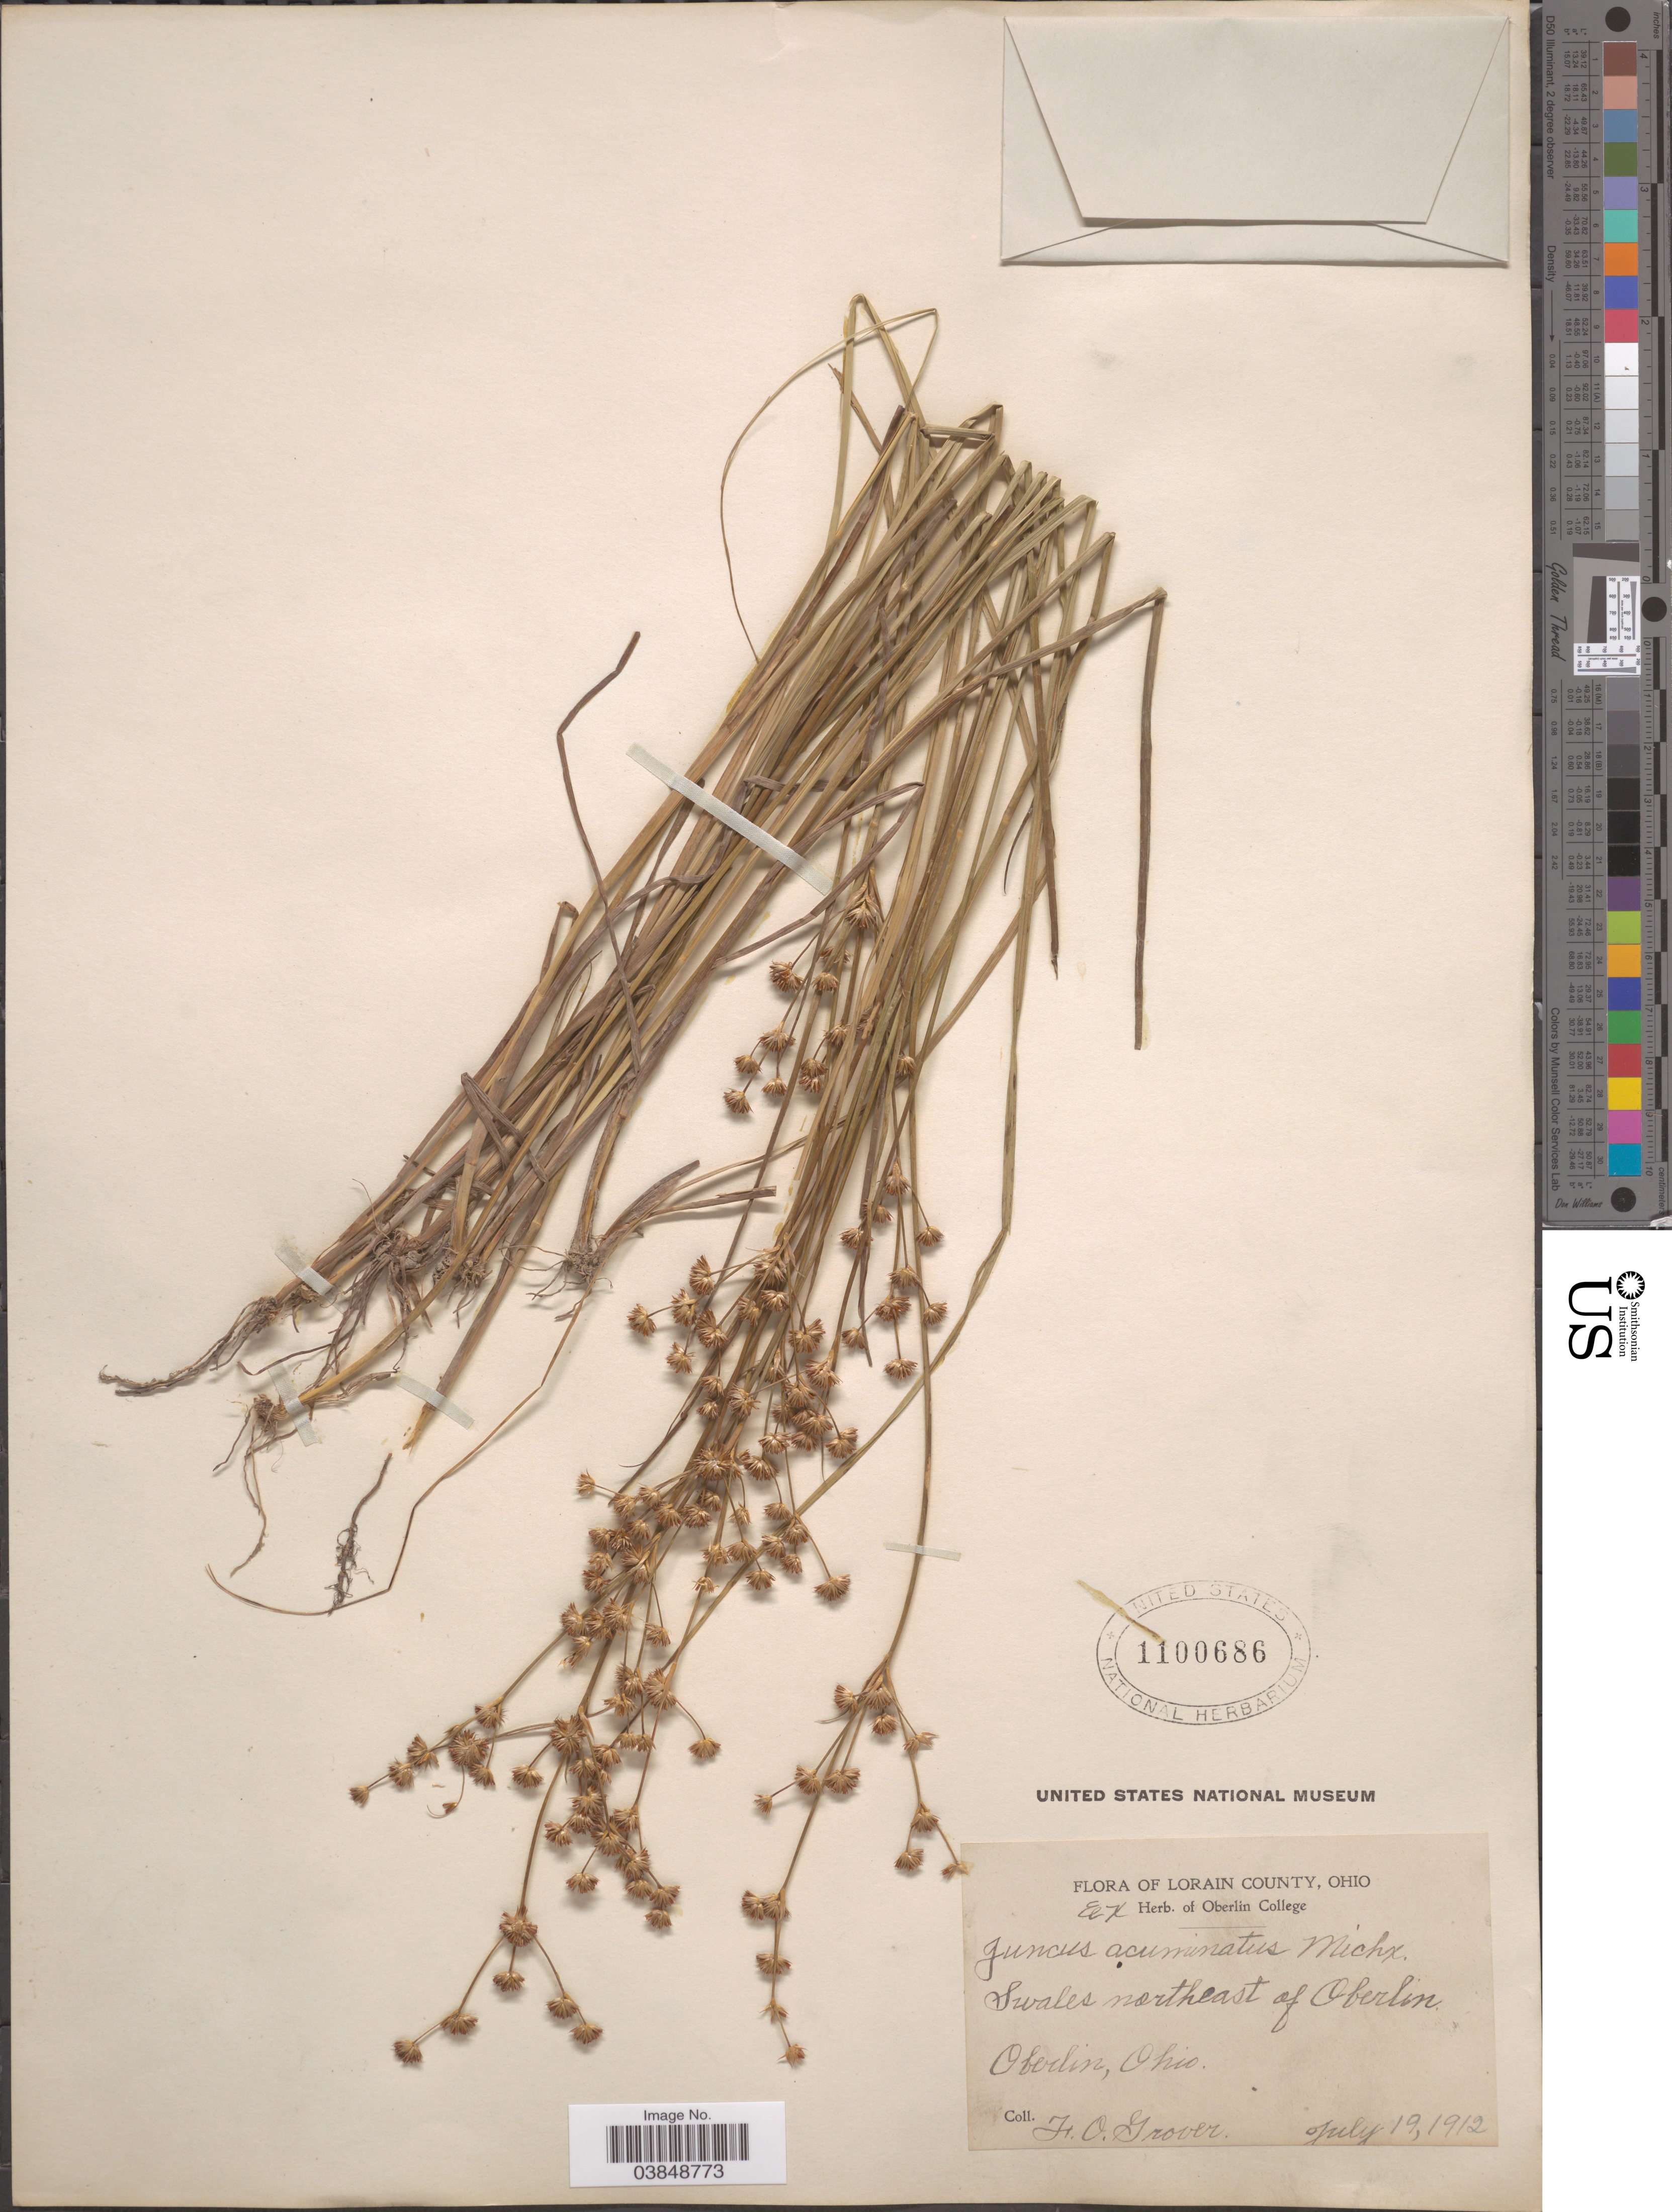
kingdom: Plantae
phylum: Tracheophyta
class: Liliopsida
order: Poales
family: Juncaceae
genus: Juncus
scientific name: Juncus acuminatus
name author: Michx.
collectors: H. Grover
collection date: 1912-07-19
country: United States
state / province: Ohio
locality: Lorain County. Swales northeast of Oberlin. Oberlin.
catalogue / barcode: US 1100686